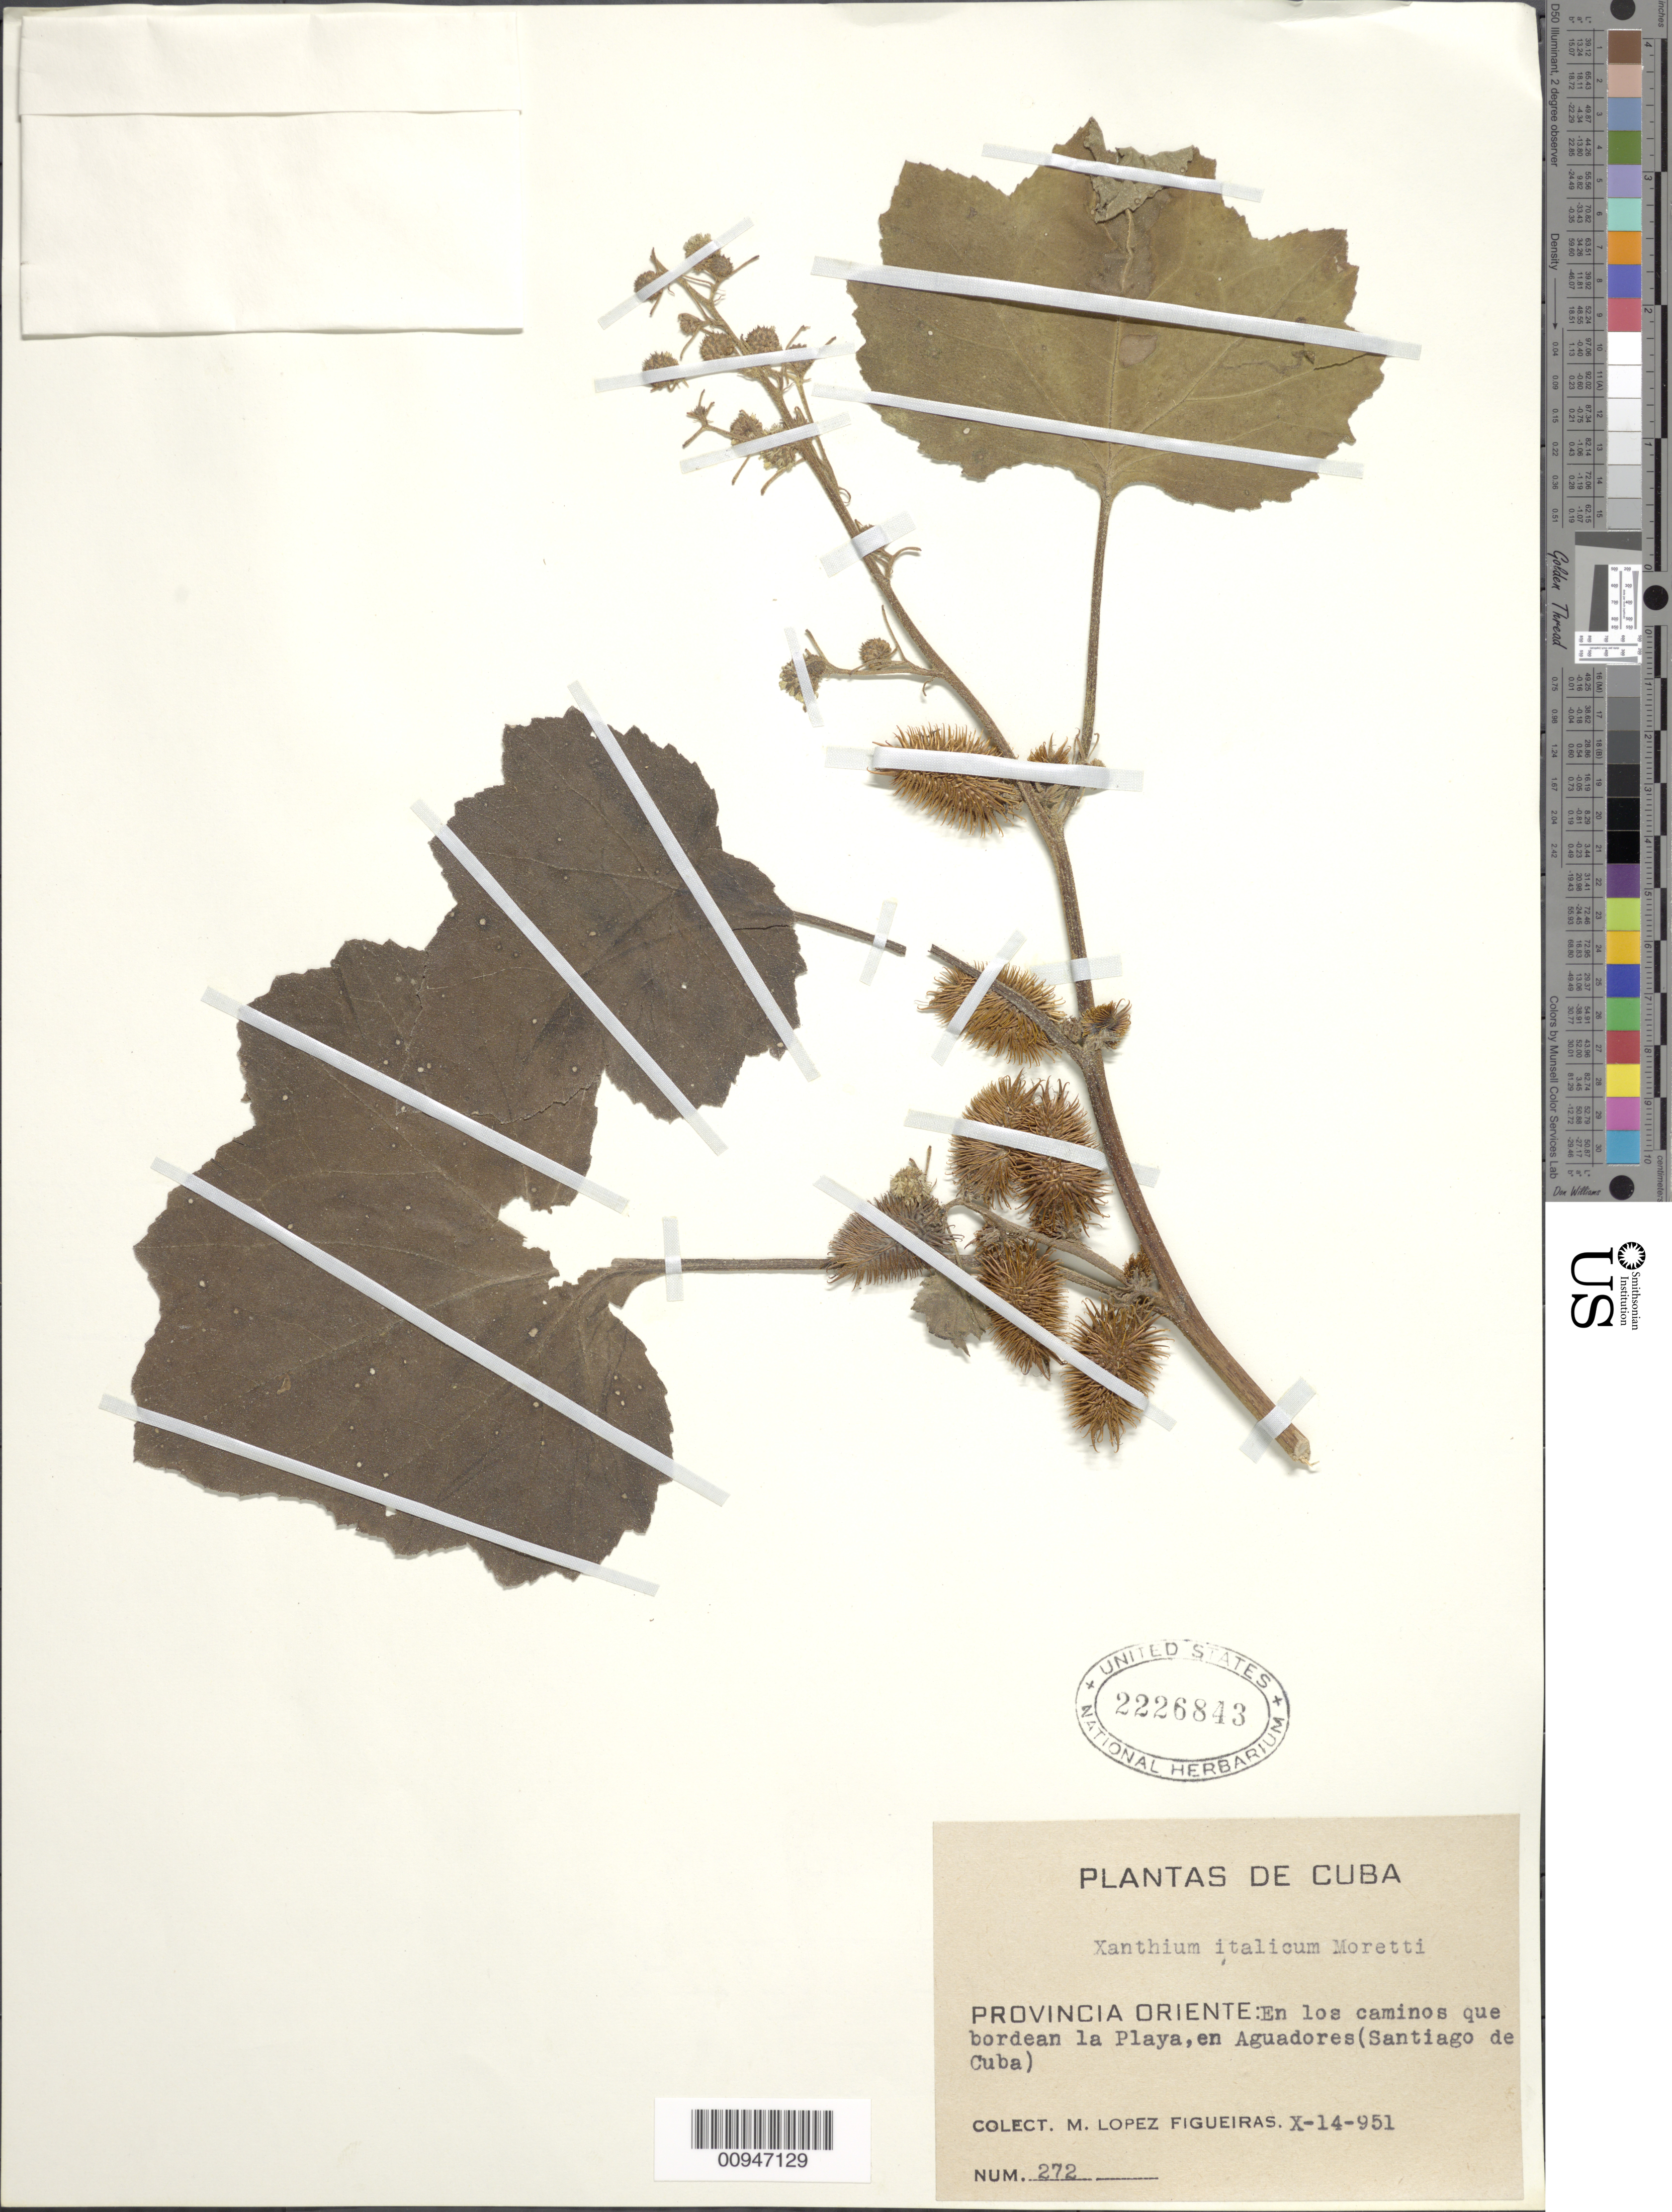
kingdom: Plantae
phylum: Tracheophyta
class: Magnoliopsida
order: Asterales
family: Asteraceae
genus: Xanthium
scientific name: Xanthium quinqueflora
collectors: M. López Figueiras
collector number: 272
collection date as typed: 14 Oct 1951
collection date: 1951-10-14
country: Cuba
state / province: Santiago de Cuba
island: Cuba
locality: En los caminos que bordean la Playa, en Aguadores (Santiago de Cuba)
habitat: Los caminos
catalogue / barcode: US 2226843